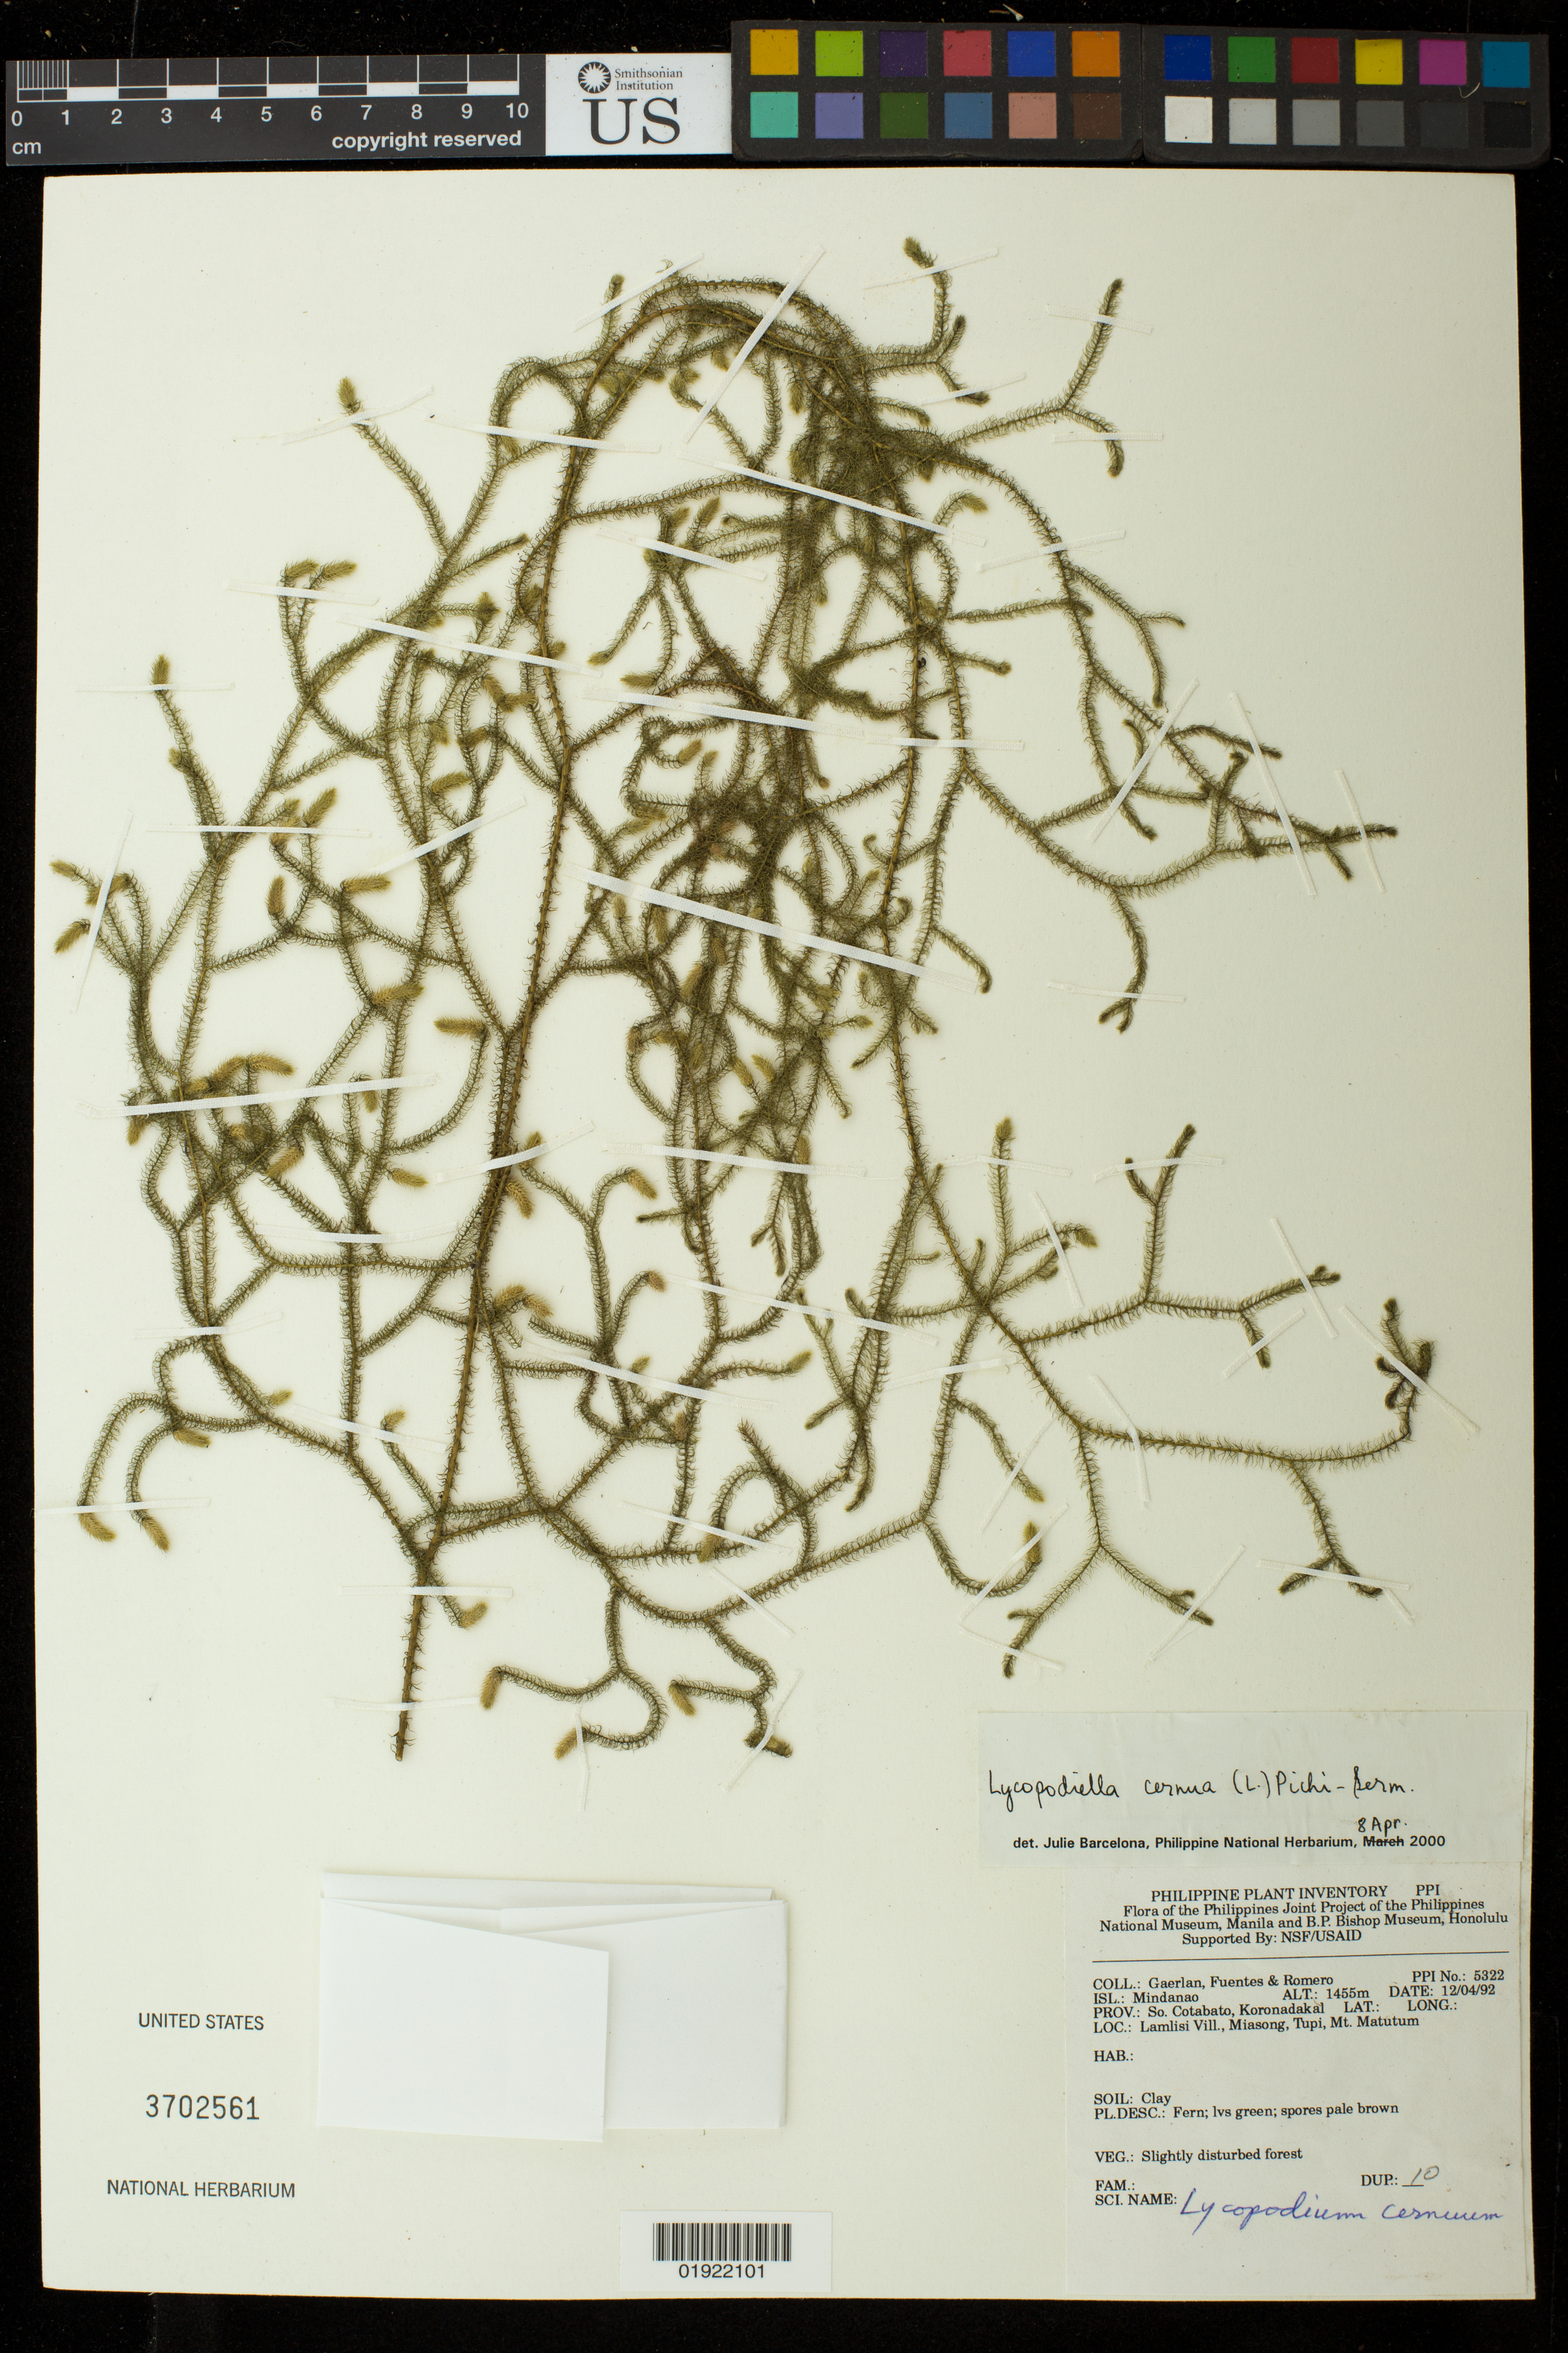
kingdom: Plantae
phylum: Tracheophyta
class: Lycopodiopsida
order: Lycopodiales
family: Lycopodiaceae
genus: Palhinhaea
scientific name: Palhinhaea cernua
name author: (L.) Vasc. & Franco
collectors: Gaerlan, -. Fuentes & -. Romero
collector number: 5322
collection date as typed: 12/04/92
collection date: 1992-04-12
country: Philippines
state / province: Soccsksargen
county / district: South Cotabato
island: Mindanao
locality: Koronadakal, Lamlisi Vill., Miasong, Tupi, Mt. Matutum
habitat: soil: clay, slightly disturbed forest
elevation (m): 1455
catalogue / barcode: US 3702561